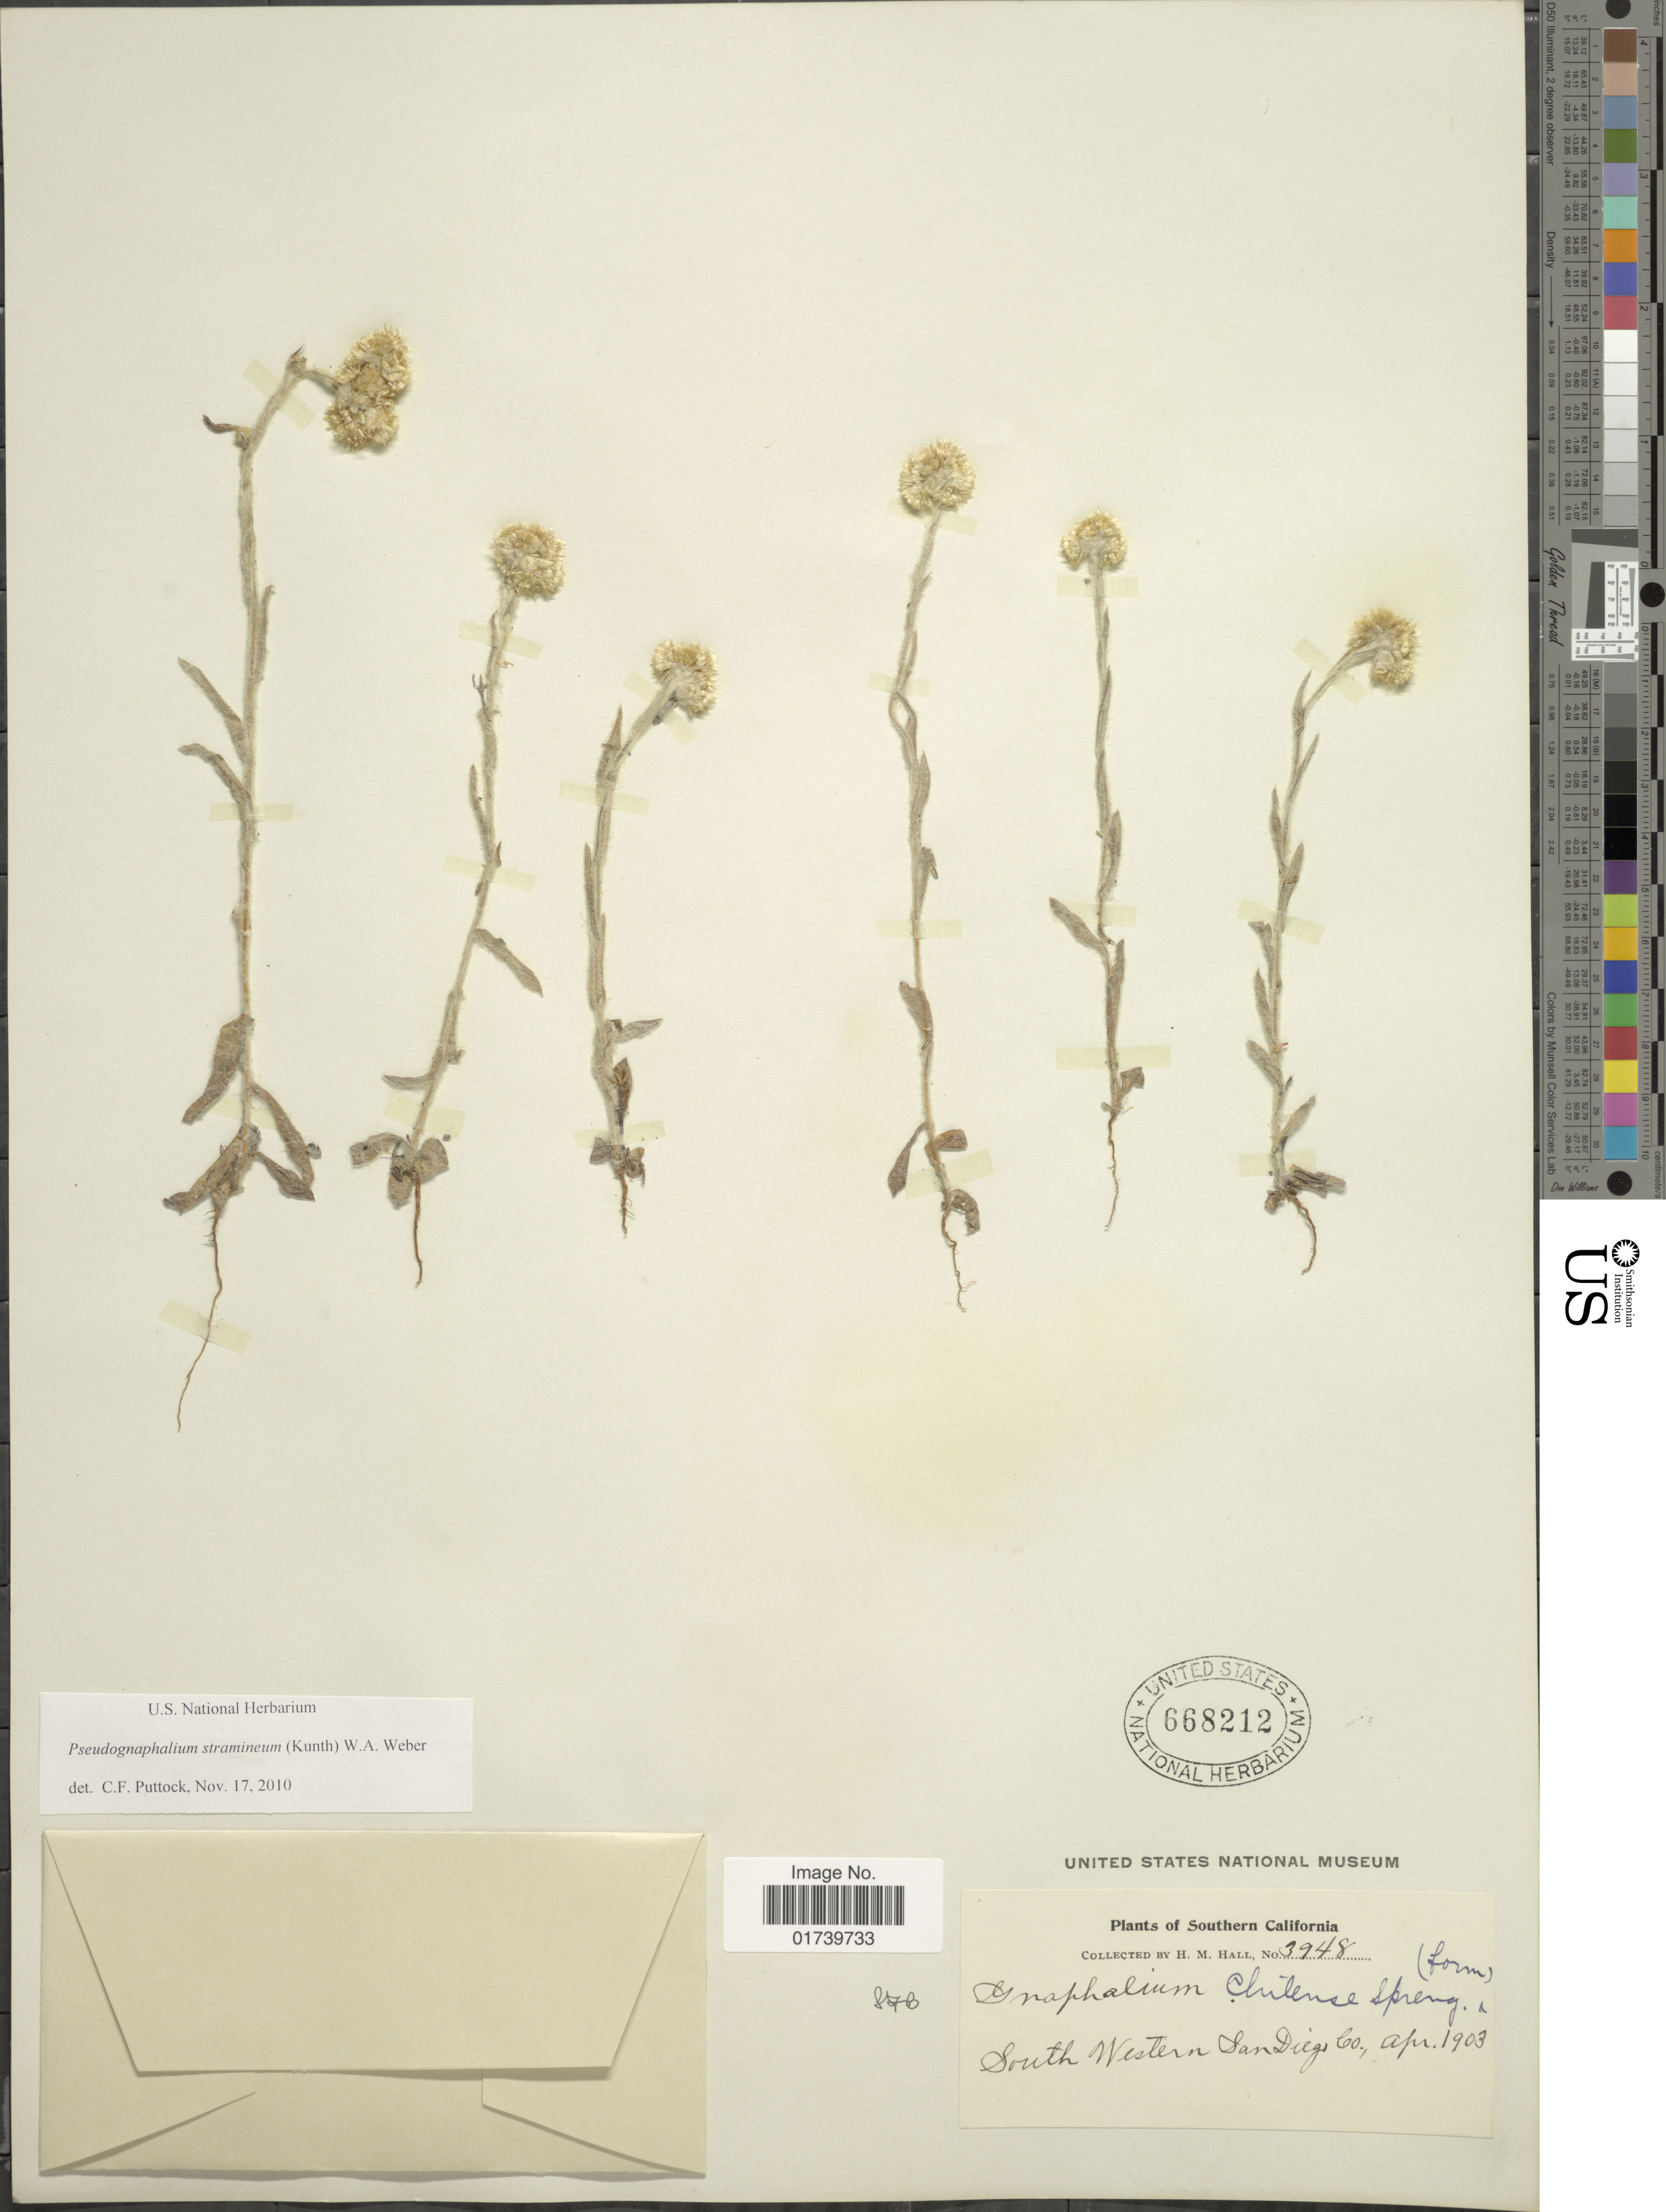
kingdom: Plantae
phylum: Tracheophyta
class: Magnoliopsida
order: Asterales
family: Asteraceae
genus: Pseudognaphalium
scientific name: Pseudognaphalium stramineum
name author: (Kunth) Anderb.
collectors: H. M. Hall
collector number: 3948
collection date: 1903-04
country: United States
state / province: California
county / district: San Diego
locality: Southern California. South Western San Diego Co.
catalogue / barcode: US 668212